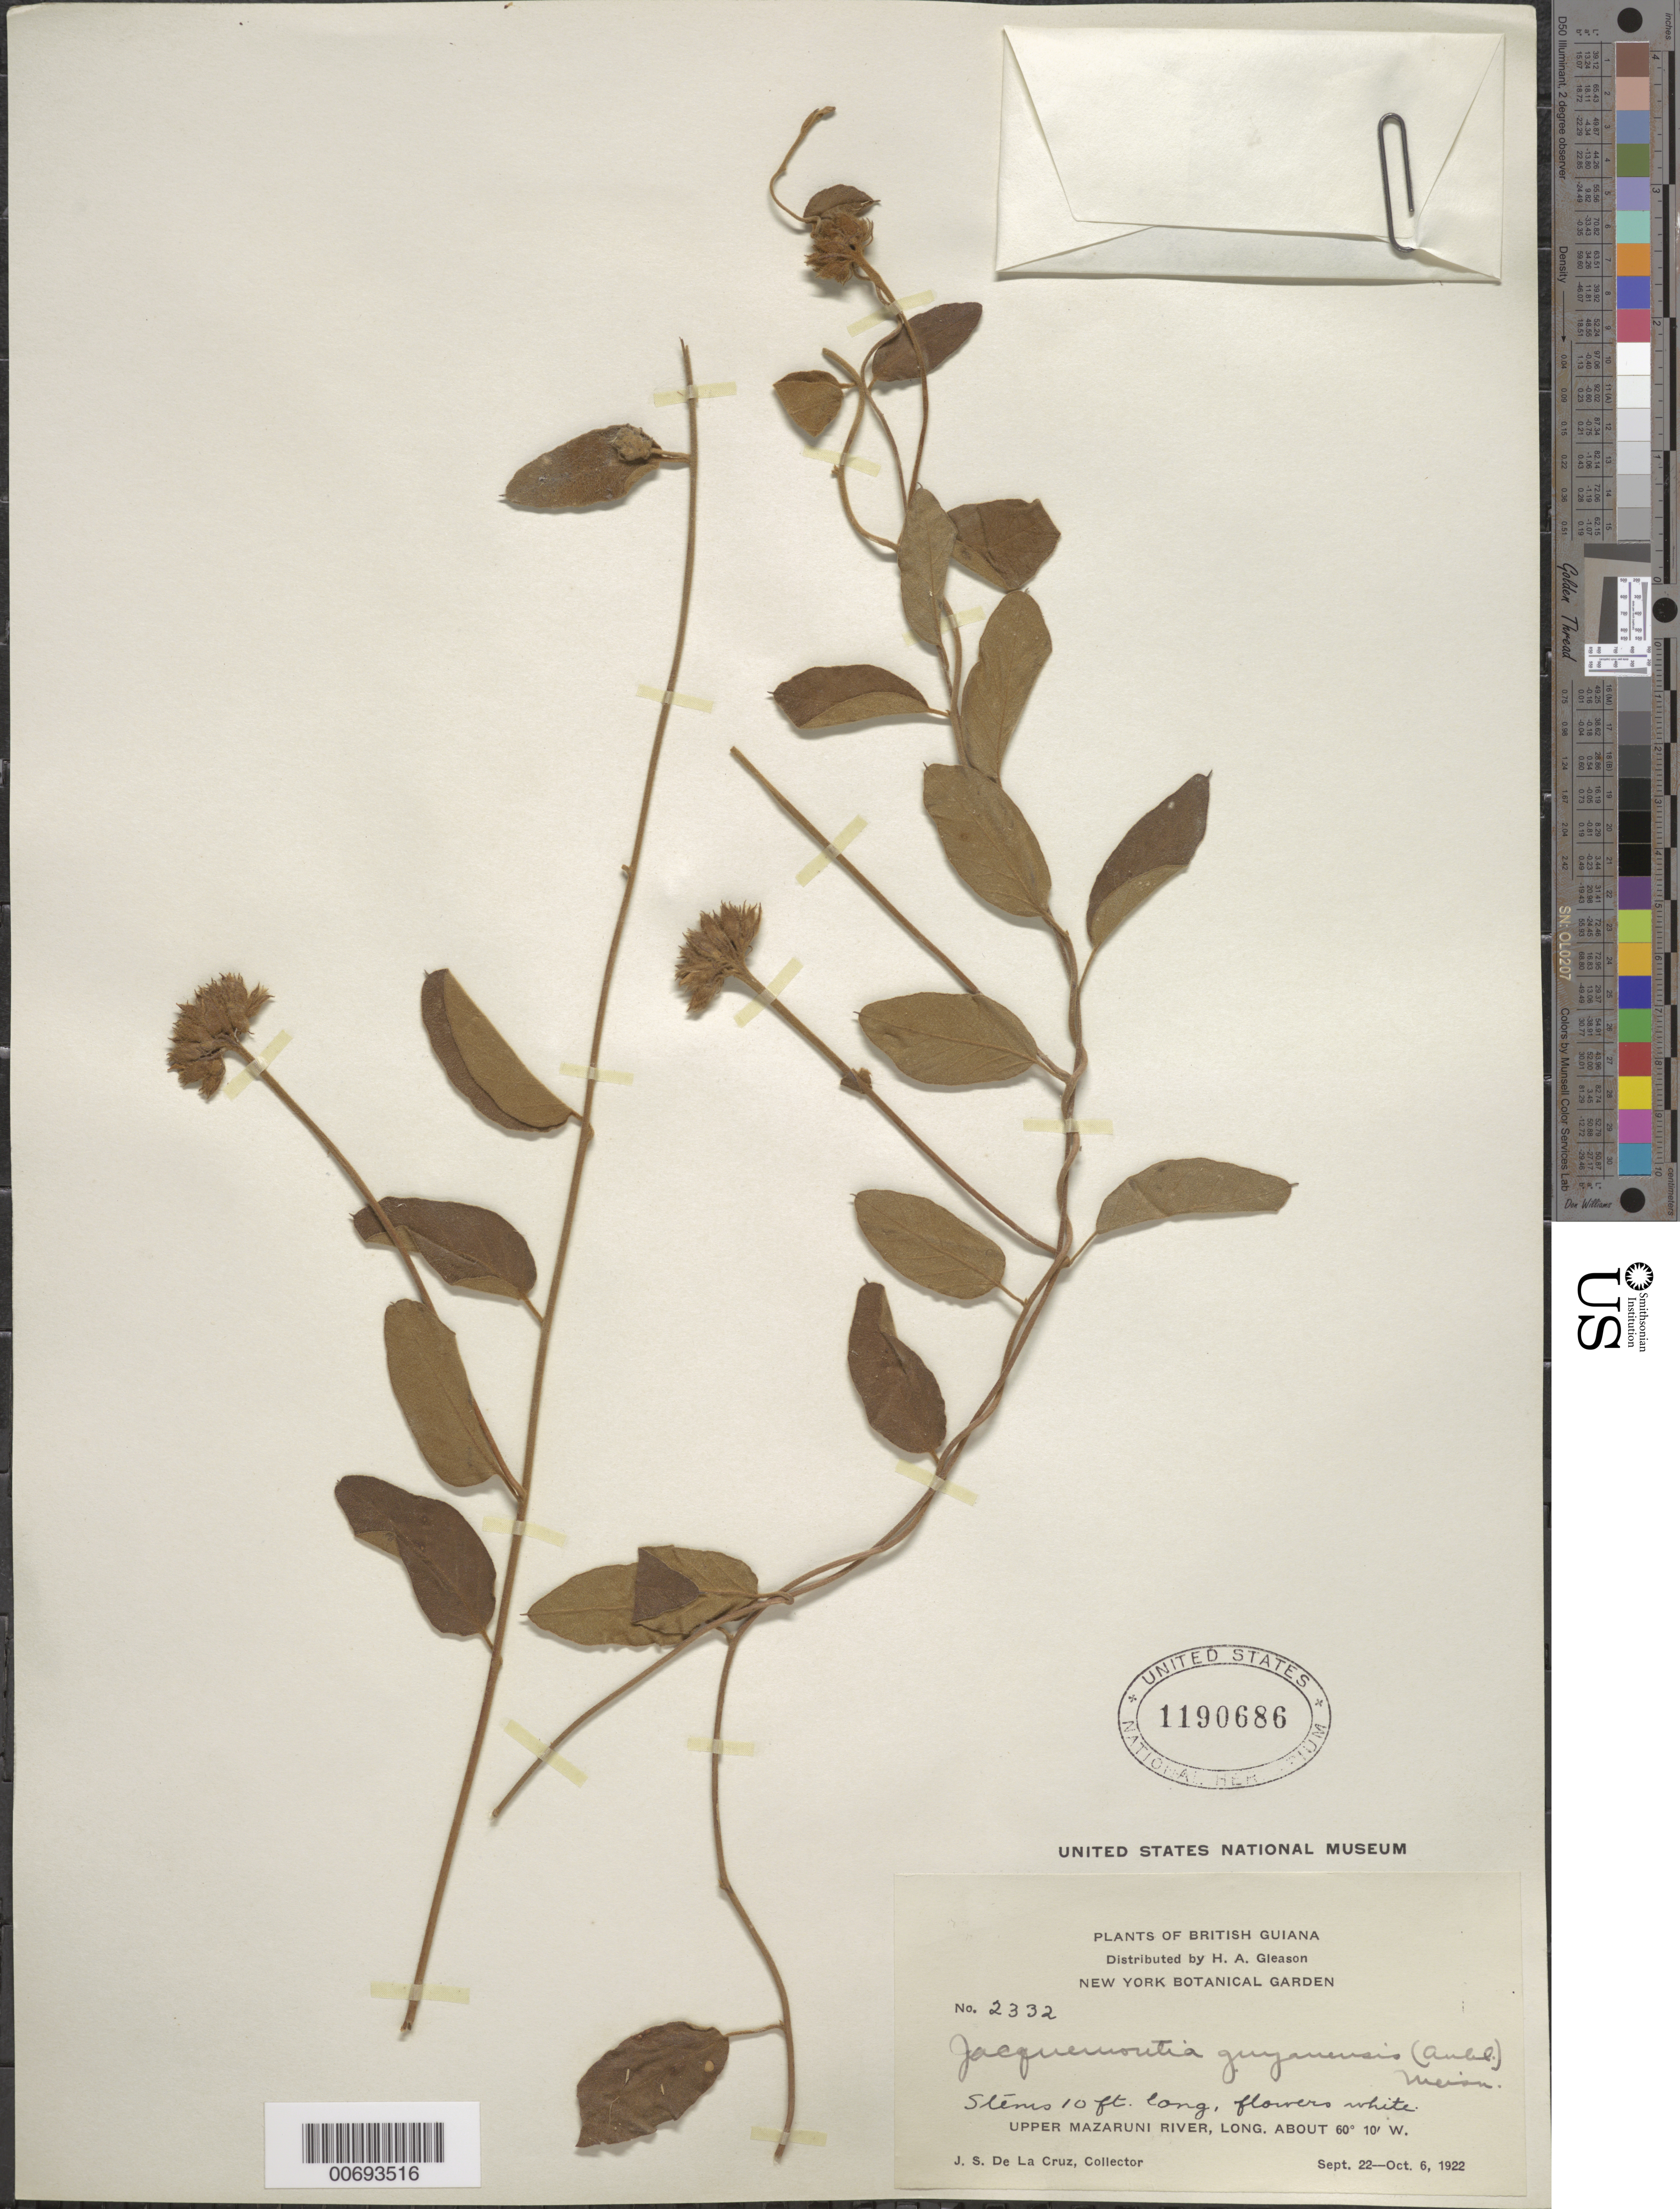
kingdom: Plantae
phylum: Tracheophyta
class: Magnoliopsida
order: Solanales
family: Convolvulaceae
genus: Jacquemontia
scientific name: Jacquemontia guyanensis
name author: (Aubl.) Meisn.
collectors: J. S. de la Cruz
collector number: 2332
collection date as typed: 22-Sep-22 to 6-Oct-22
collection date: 1922-09-22/1922-10-06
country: Guyana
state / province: Cuyuni-Mazaruni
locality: Upper Mazaruni R.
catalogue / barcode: US 1190686